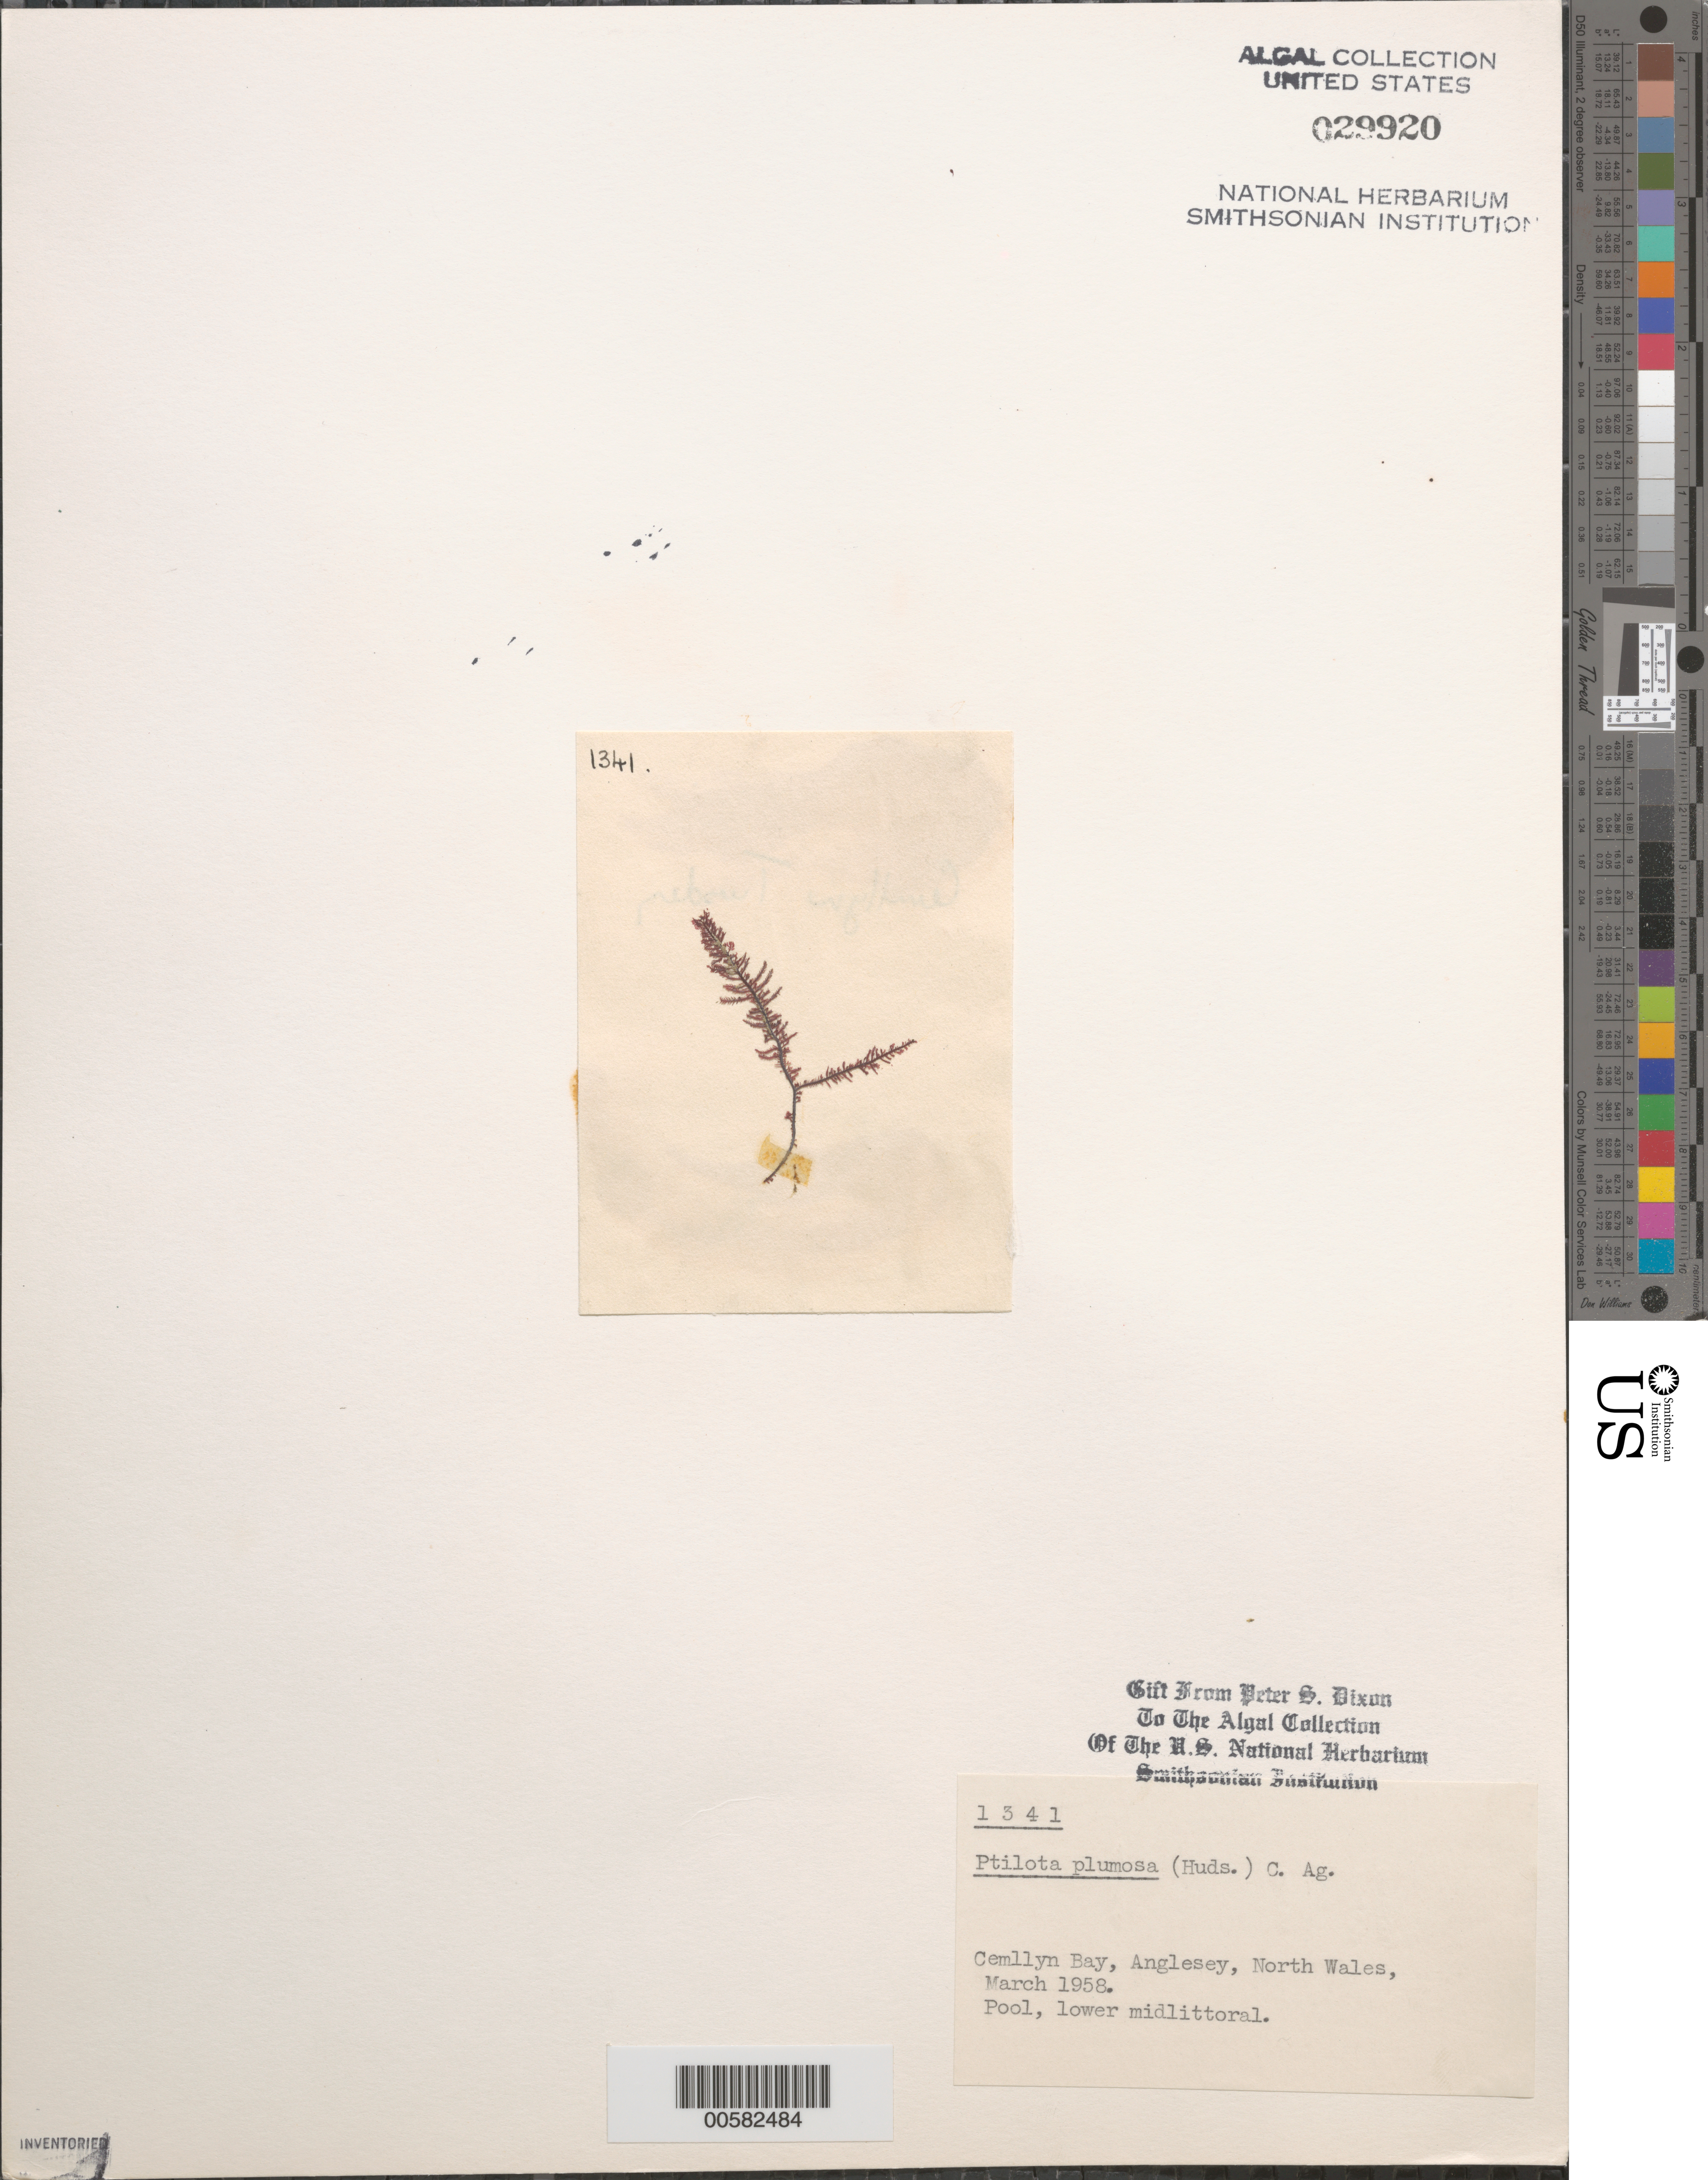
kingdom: Plantae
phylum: Rhodophyta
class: Florideophyceae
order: Ceramiales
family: Wrangeliaceae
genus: Ptilota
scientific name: Ptilota gunneri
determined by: Algae name updating Project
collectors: P. S. Dixon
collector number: PSD 1341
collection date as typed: Mar 1958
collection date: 1958-03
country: United Kingdom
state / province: Wales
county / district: Gwynedd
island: Anglesey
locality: Cemllyn Bay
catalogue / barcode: US 29920